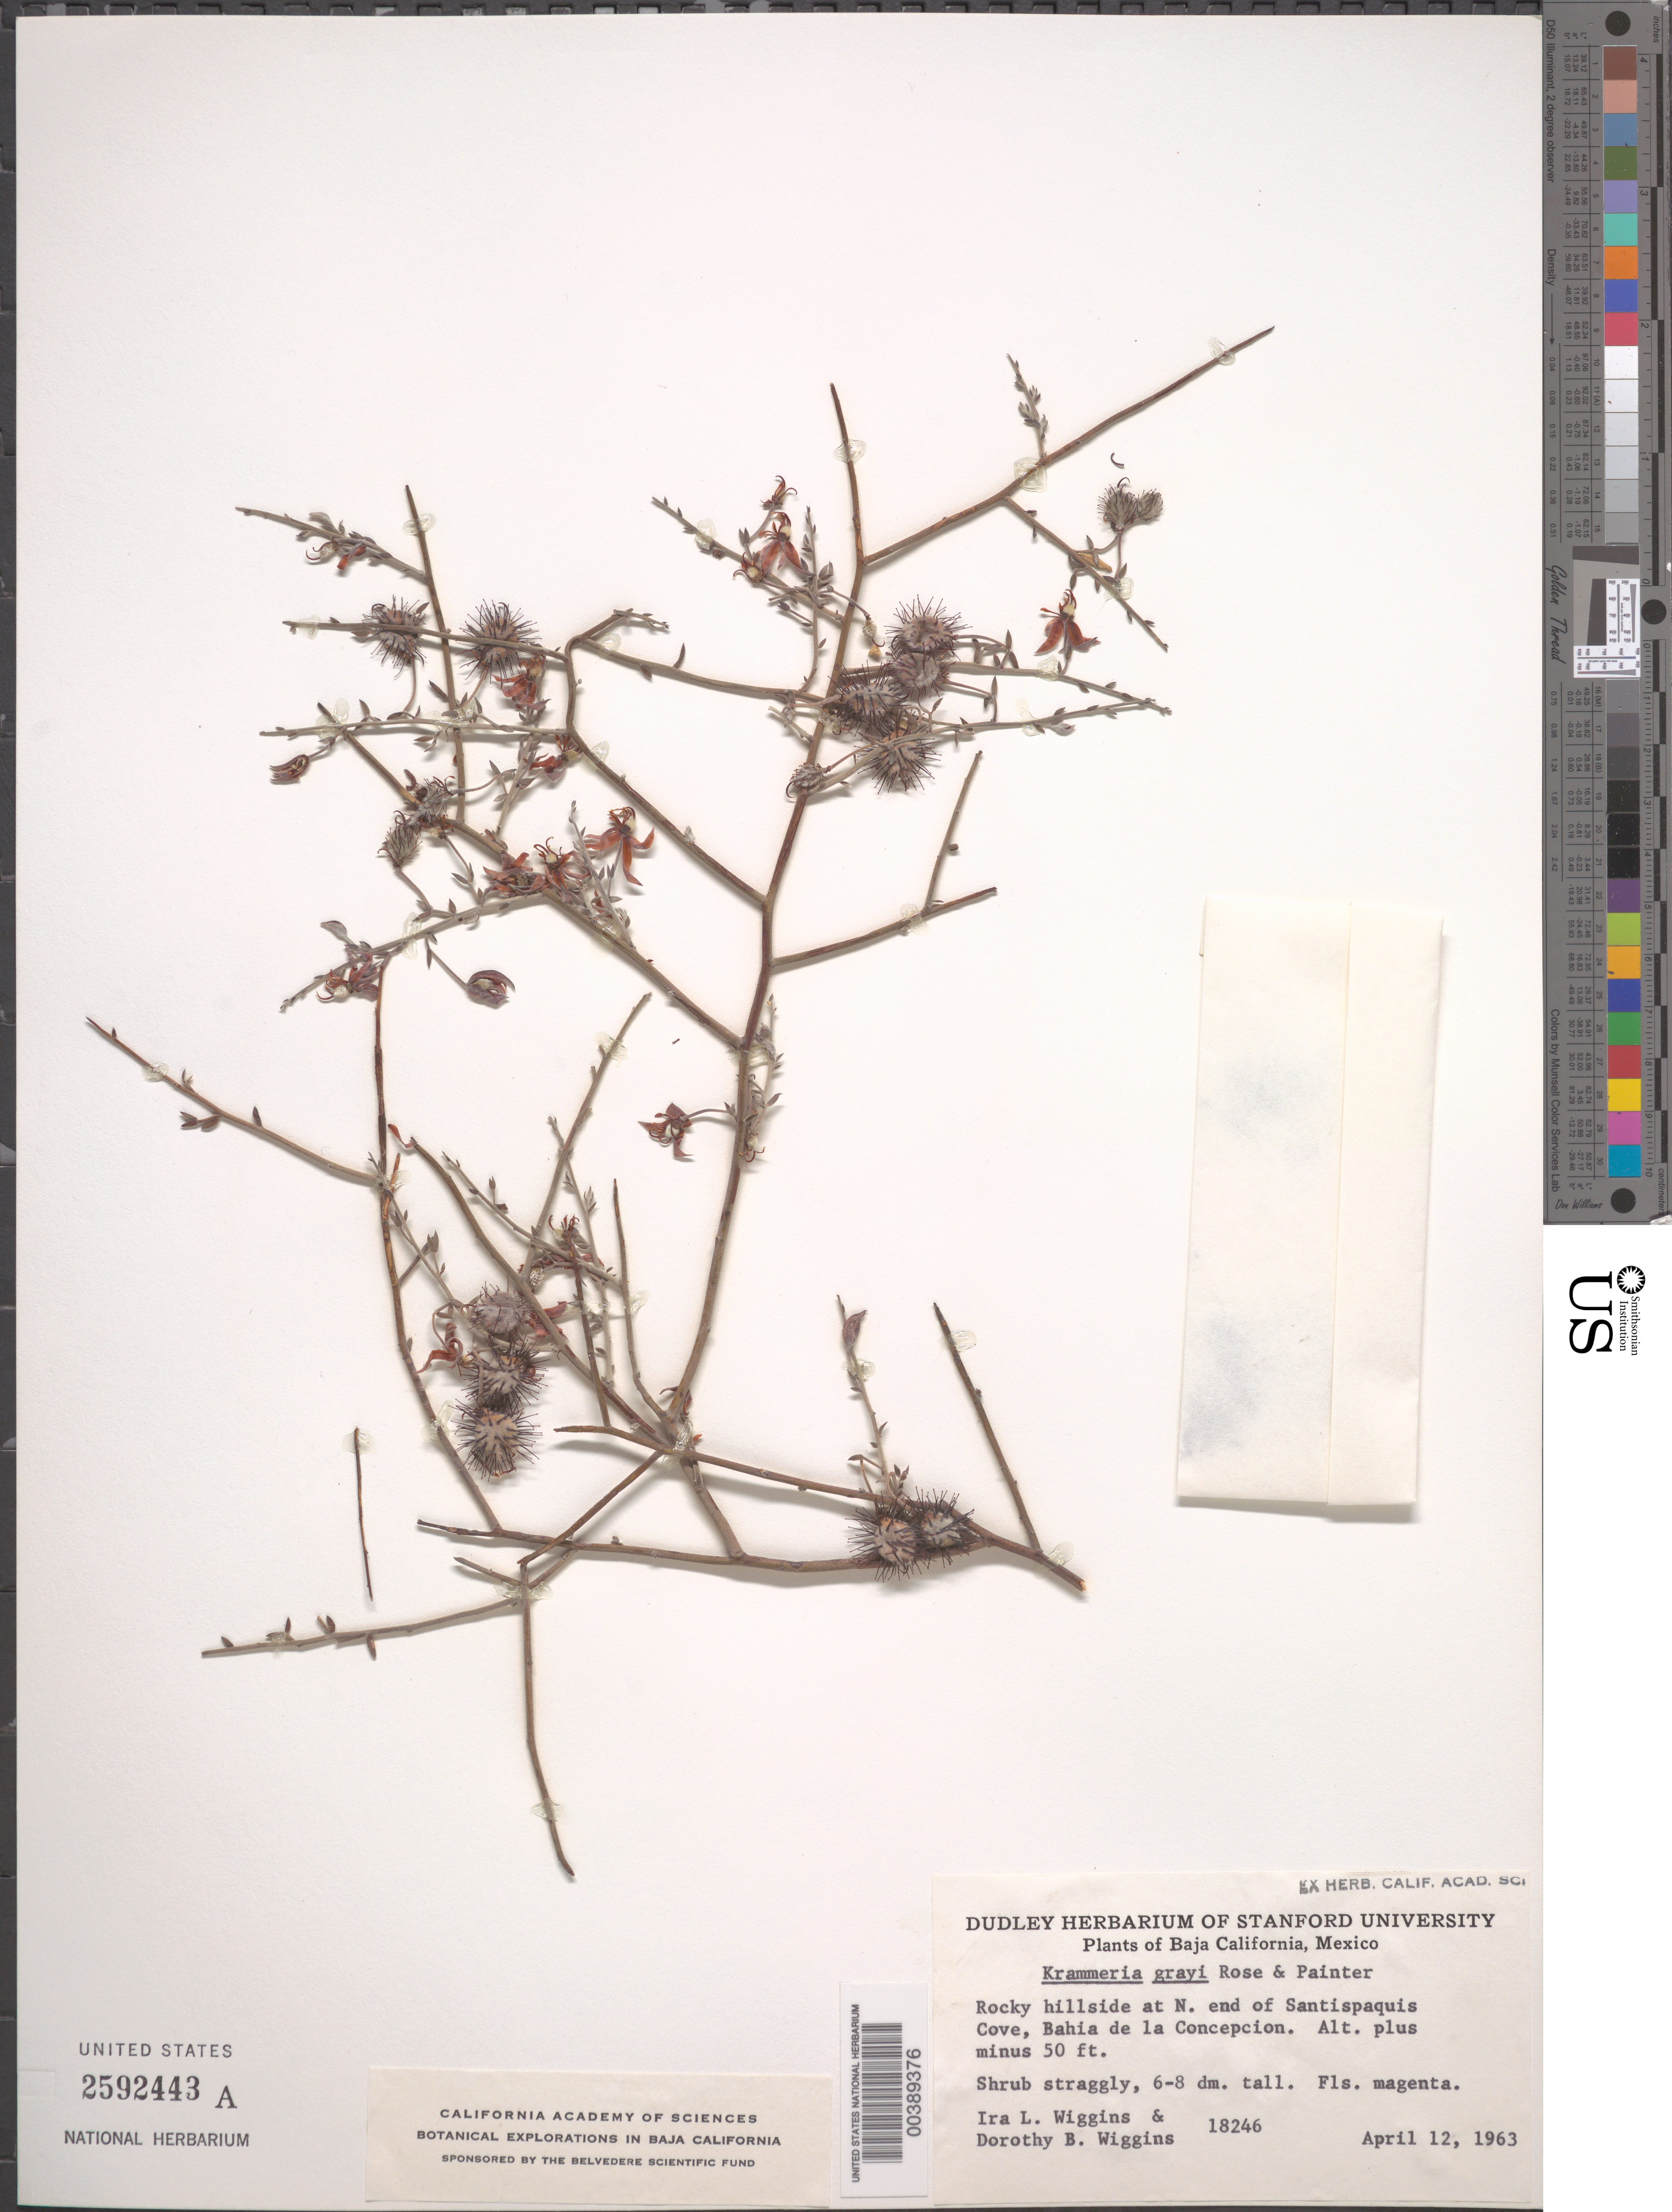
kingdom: Plantae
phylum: Tracheophyta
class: Magnoliopsida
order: Zygophyllales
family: Krameriaceae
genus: Krameria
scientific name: Krameria grayi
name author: Rose & J.H. Painter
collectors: I. L. Wiggins & D. B. Wiggins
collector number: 18246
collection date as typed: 12 Apr 1963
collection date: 1963-04-12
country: Mexico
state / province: Baja California Sur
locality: Hillside at N end of Santispaquis Cove, Bahia de La Concepcion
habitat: Rocky hillside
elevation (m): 15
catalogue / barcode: US 2592443A